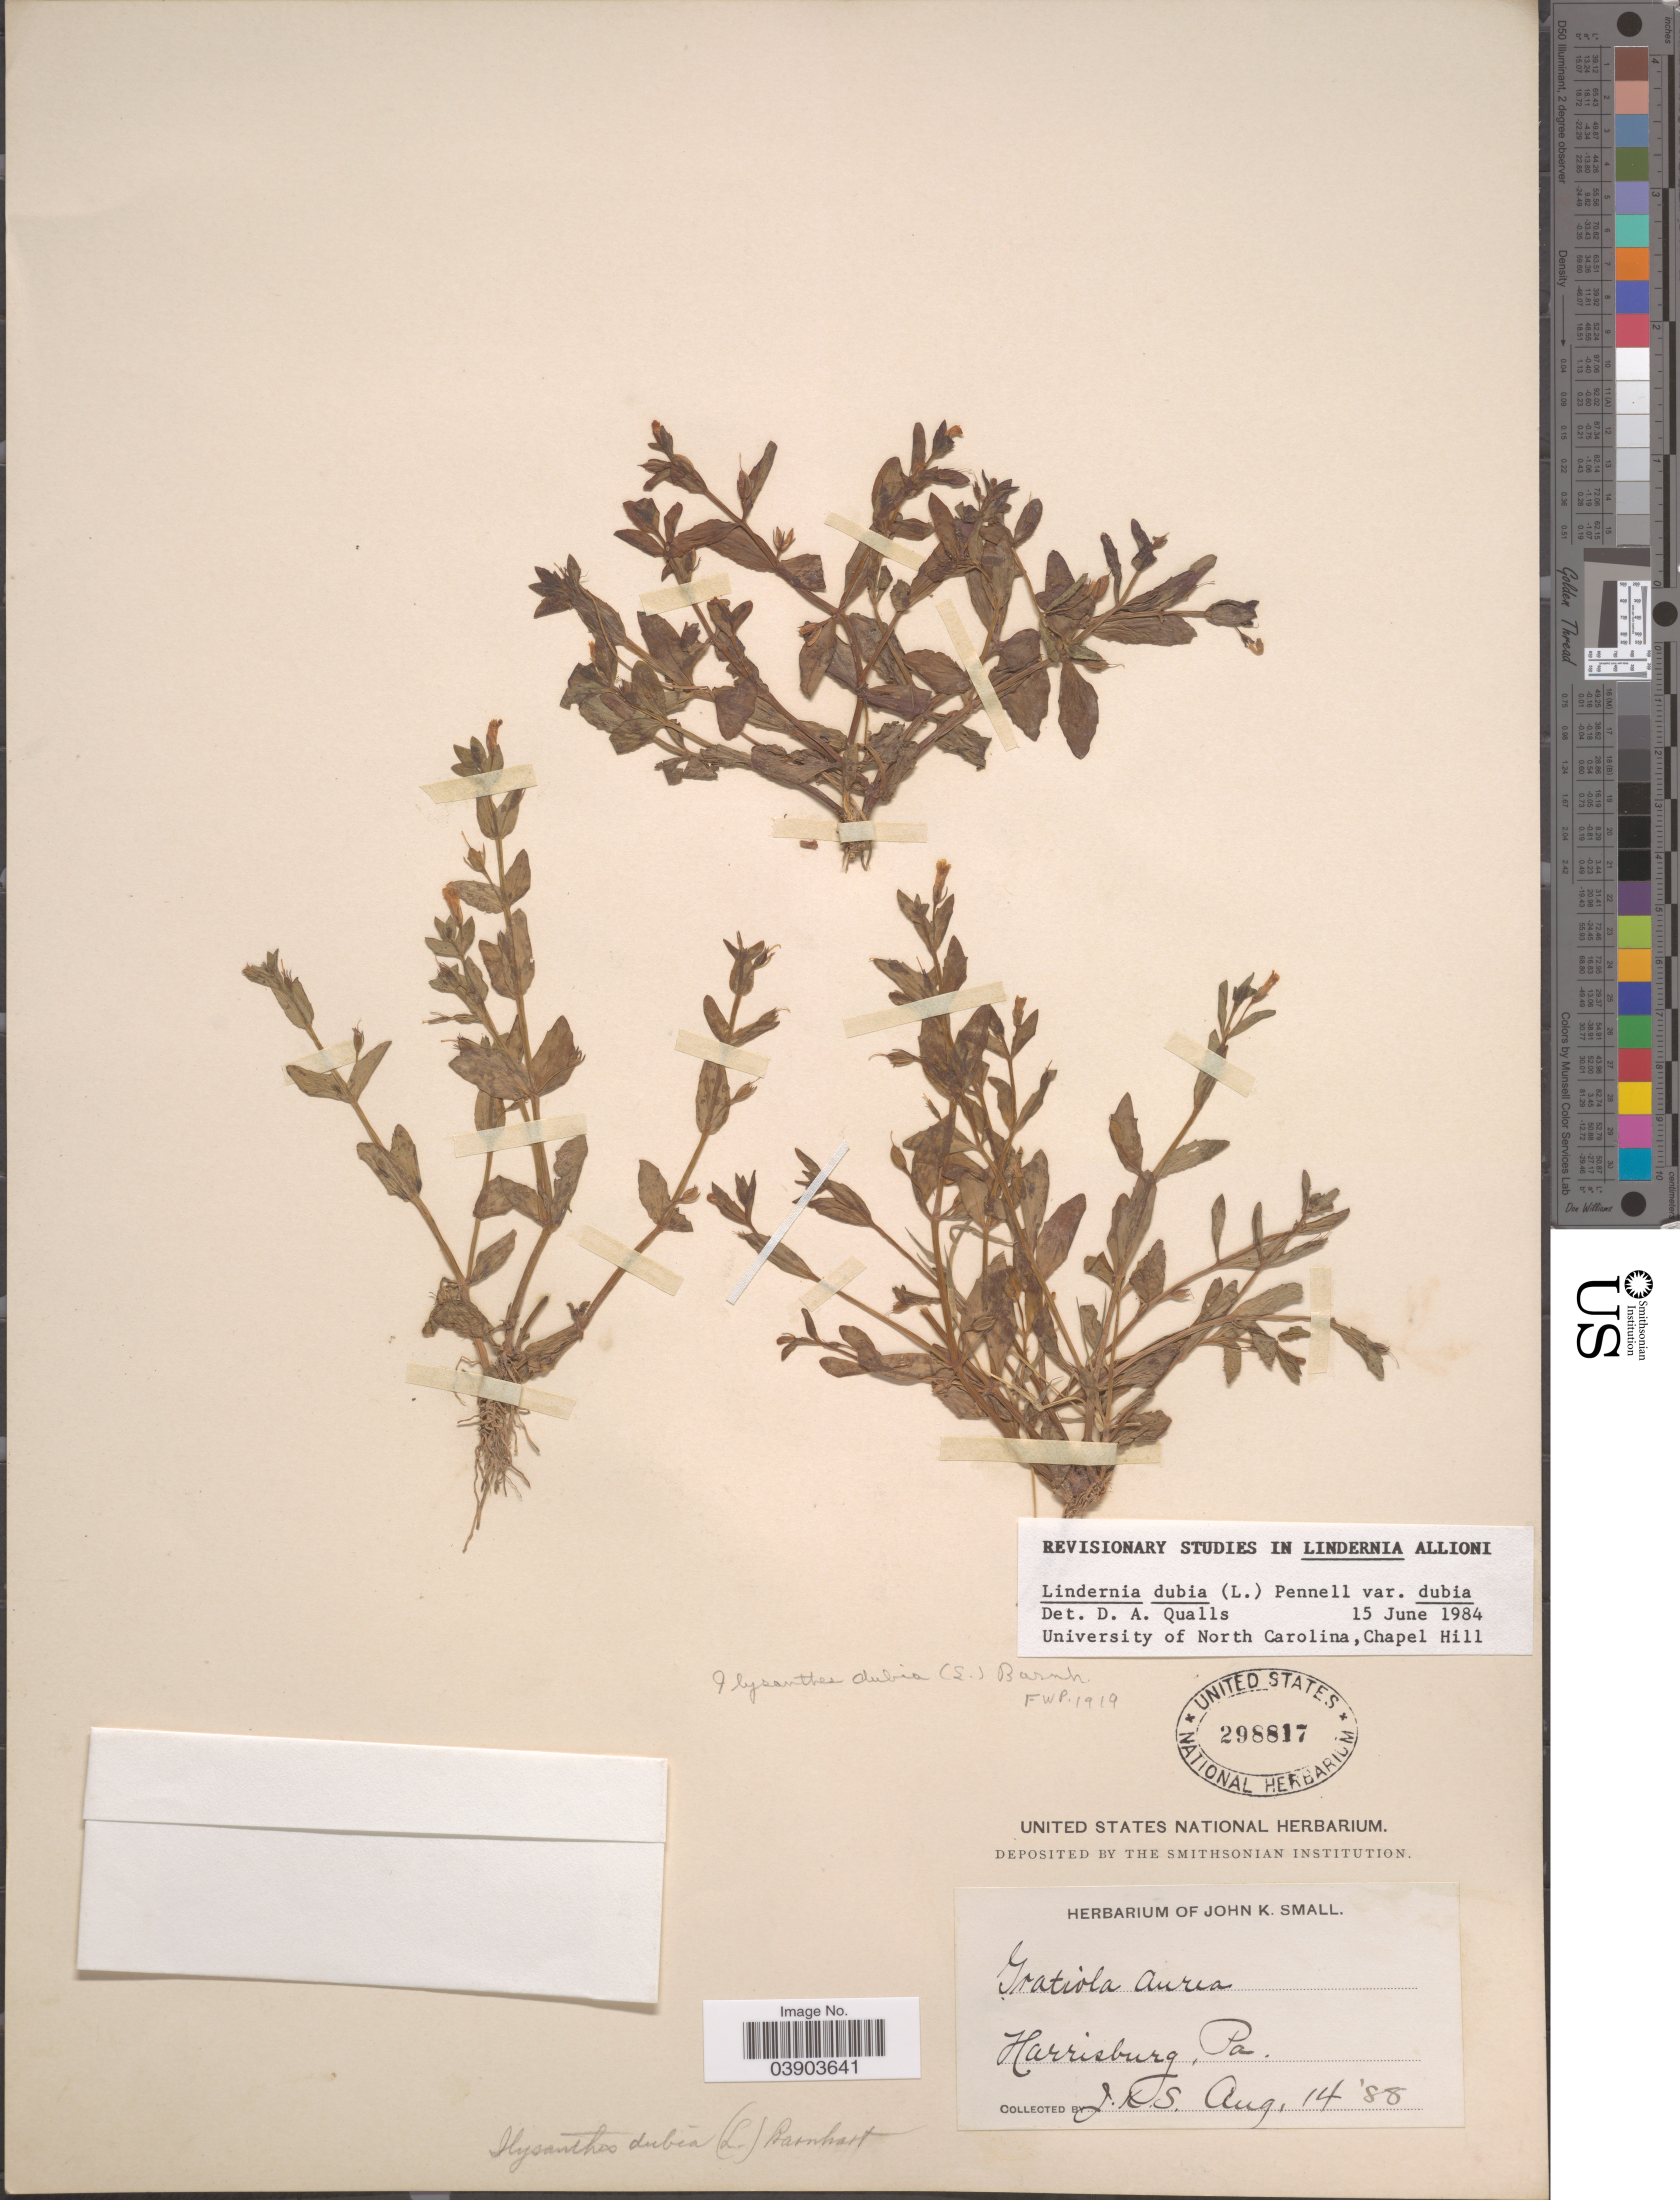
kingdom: Plantae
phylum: Tracheophyta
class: Magnoliopsida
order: Lamiales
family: Linderniaceae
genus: Lindernia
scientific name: Lindernia dubia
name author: (L.) Pennell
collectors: J. K. Small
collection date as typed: Transcribed d/m/y: 14/8/88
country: United States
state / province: Pennsylvania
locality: Harrisburg.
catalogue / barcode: US 298817